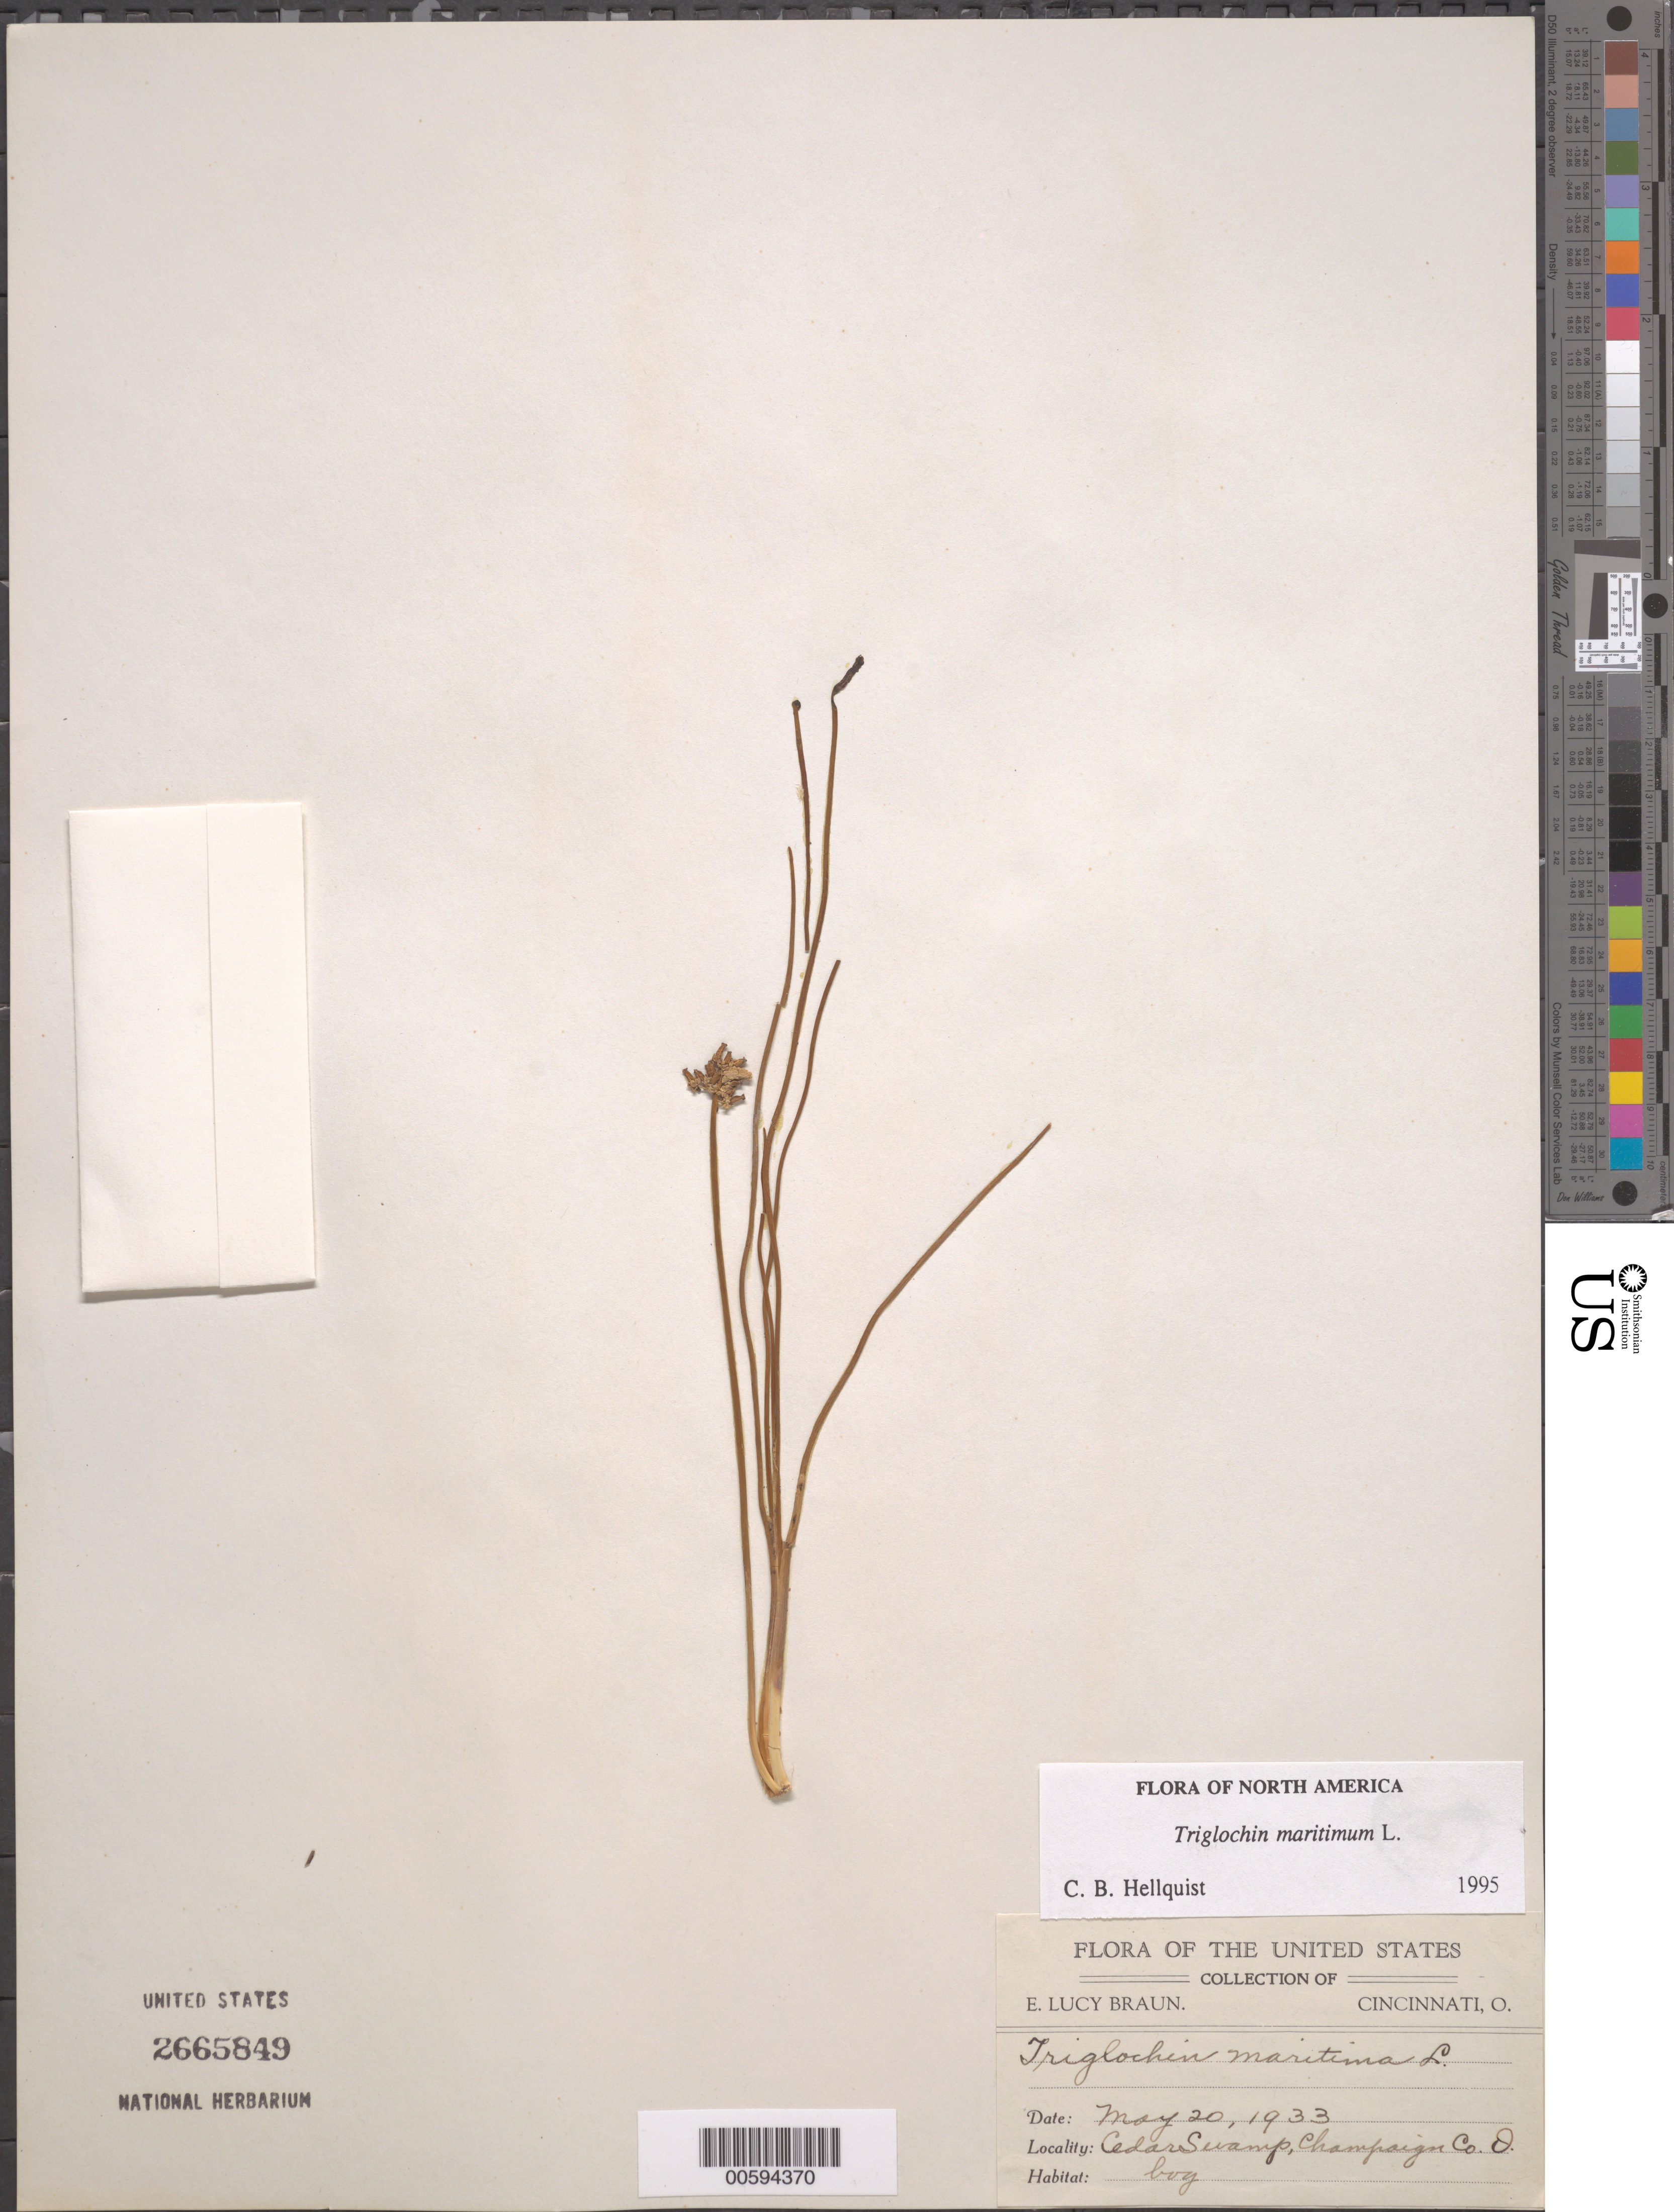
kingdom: Plantae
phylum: Tracheophyta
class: Liliopsida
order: Alismatales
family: Juncaginaceae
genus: Triglochin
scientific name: Triglochin maritima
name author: L.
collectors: E. L. Braun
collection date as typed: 20 May 1933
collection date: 1933-05-20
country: United States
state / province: Ohio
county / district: Champaign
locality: Cedar Swamp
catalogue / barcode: US 2665849